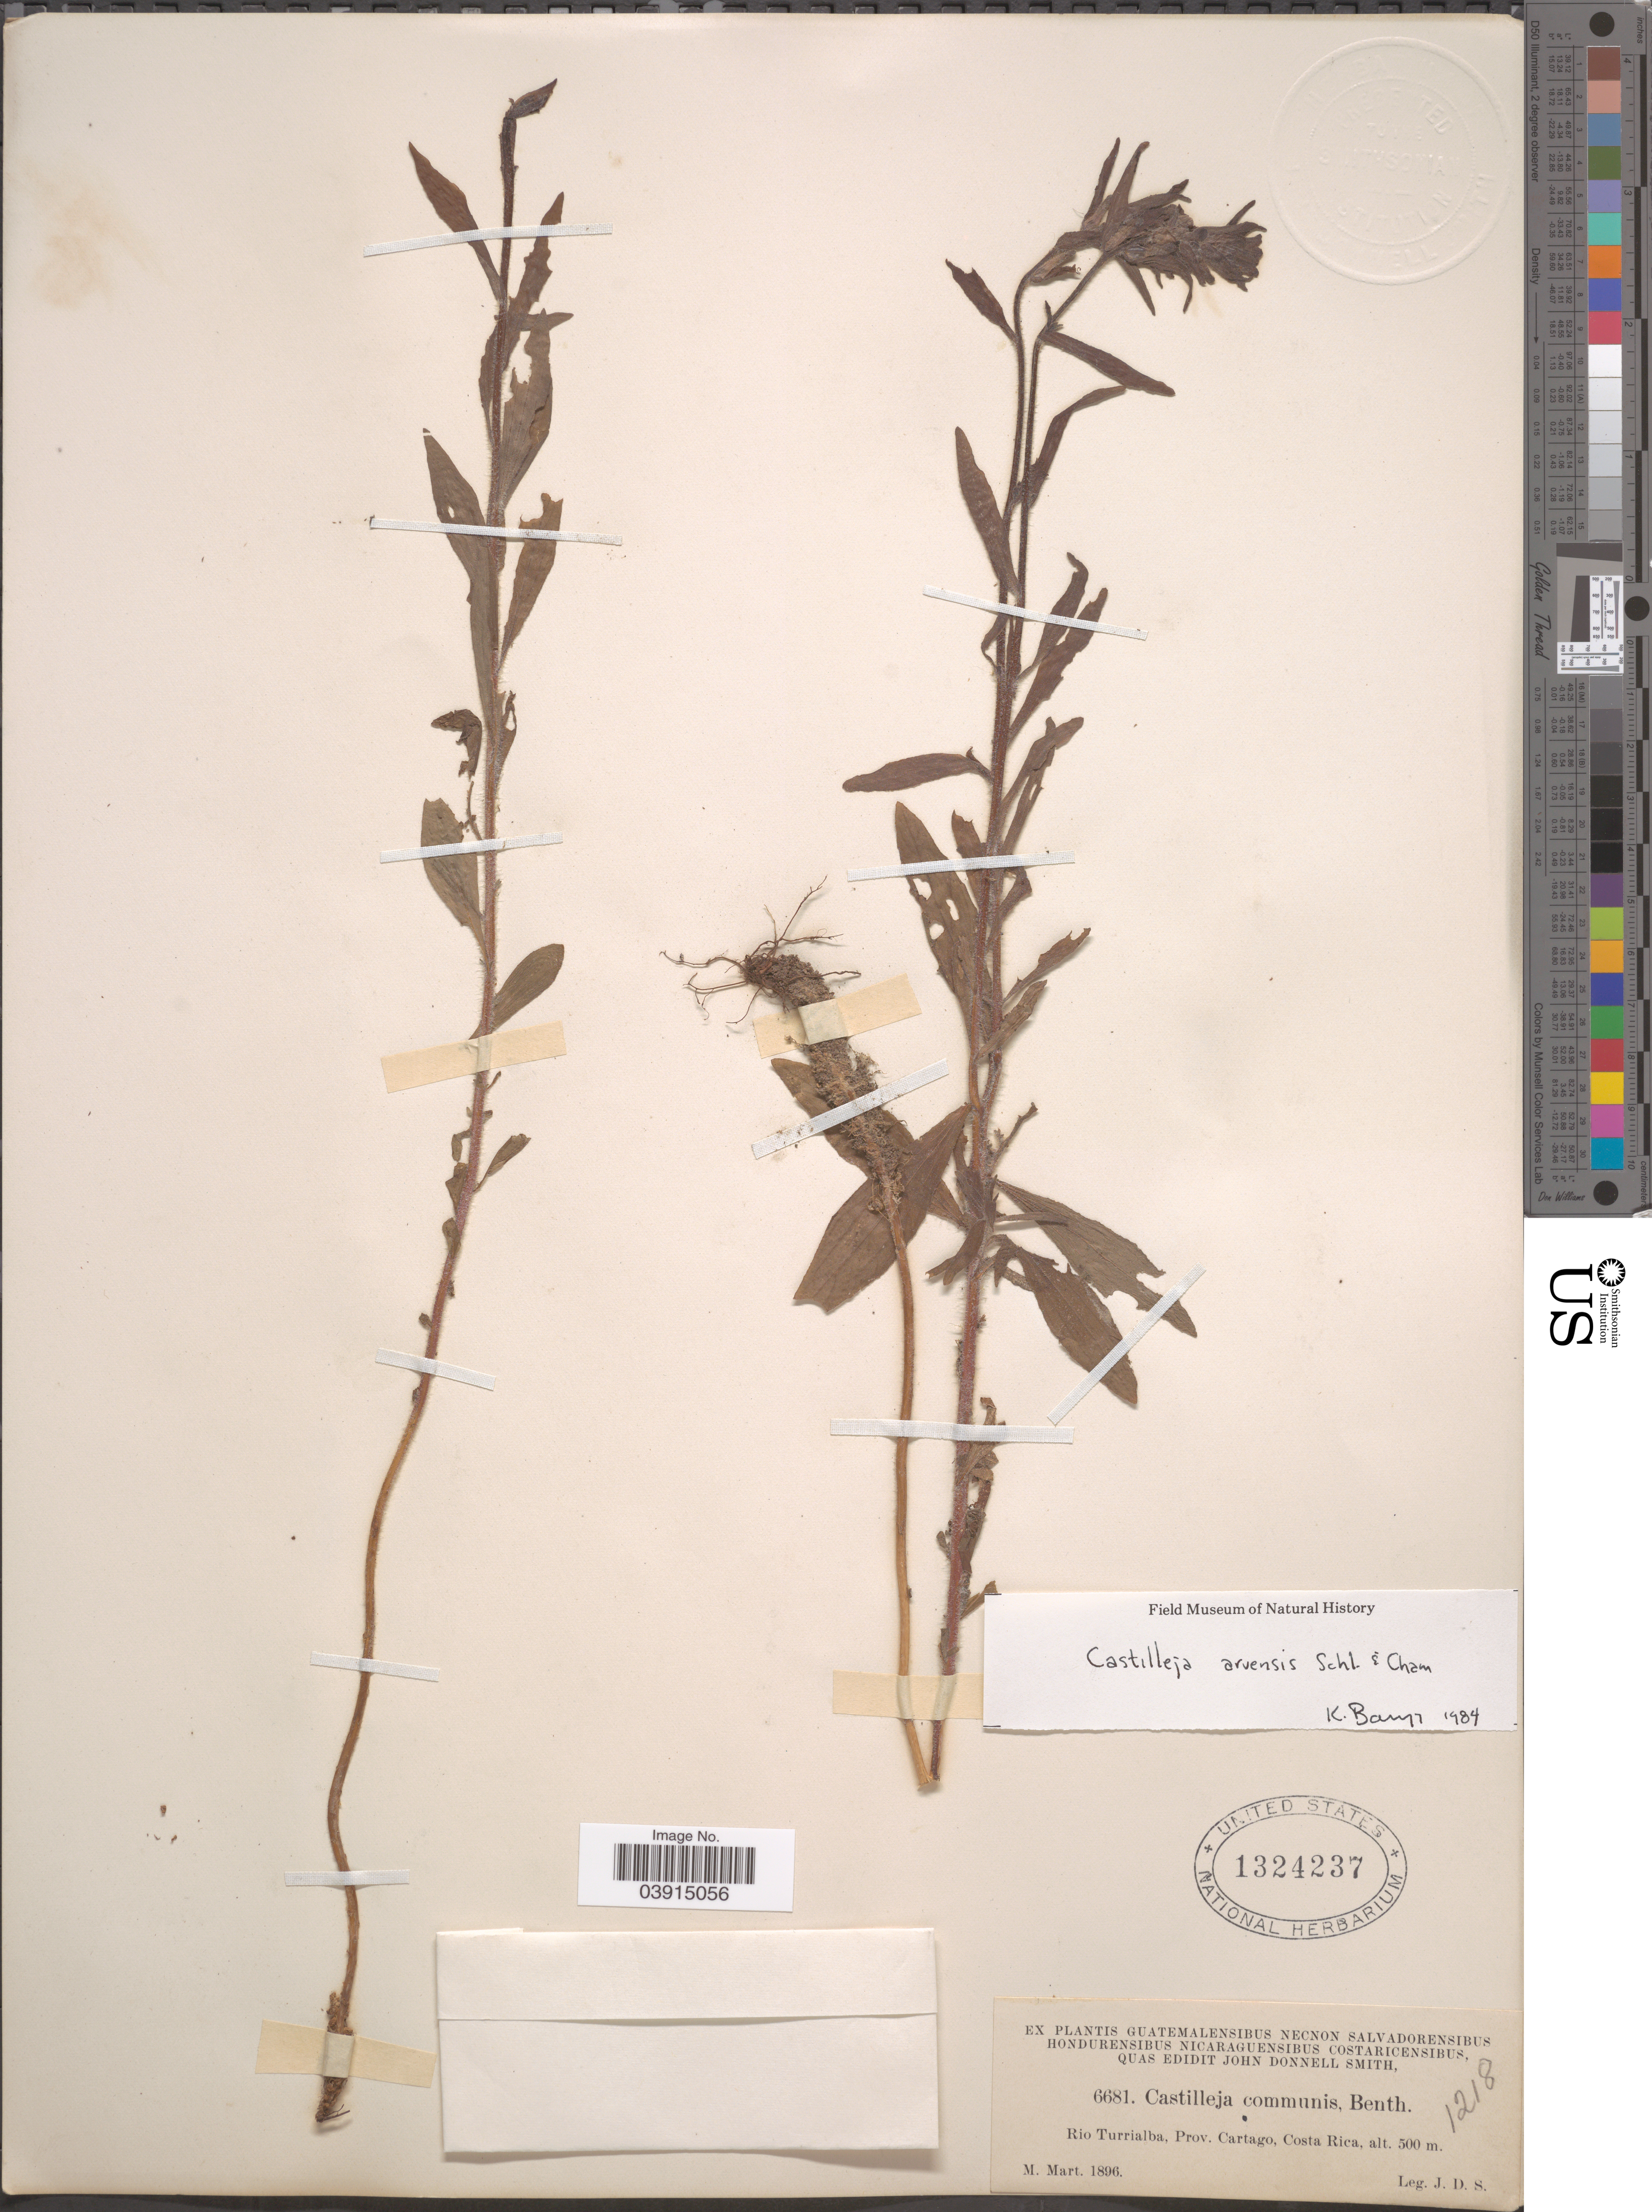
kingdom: Plantae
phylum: Tracheophyta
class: Magnoliopsida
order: Lamiales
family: Orobanchaceae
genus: Castilleja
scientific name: Castilleja arvensis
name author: Schltdl. & Cham.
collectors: J. Donnell Smith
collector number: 6681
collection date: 1896-03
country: Costa Rica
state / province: Cartago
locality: Rio Turrialba.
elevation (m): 500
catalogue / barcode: US 1324237